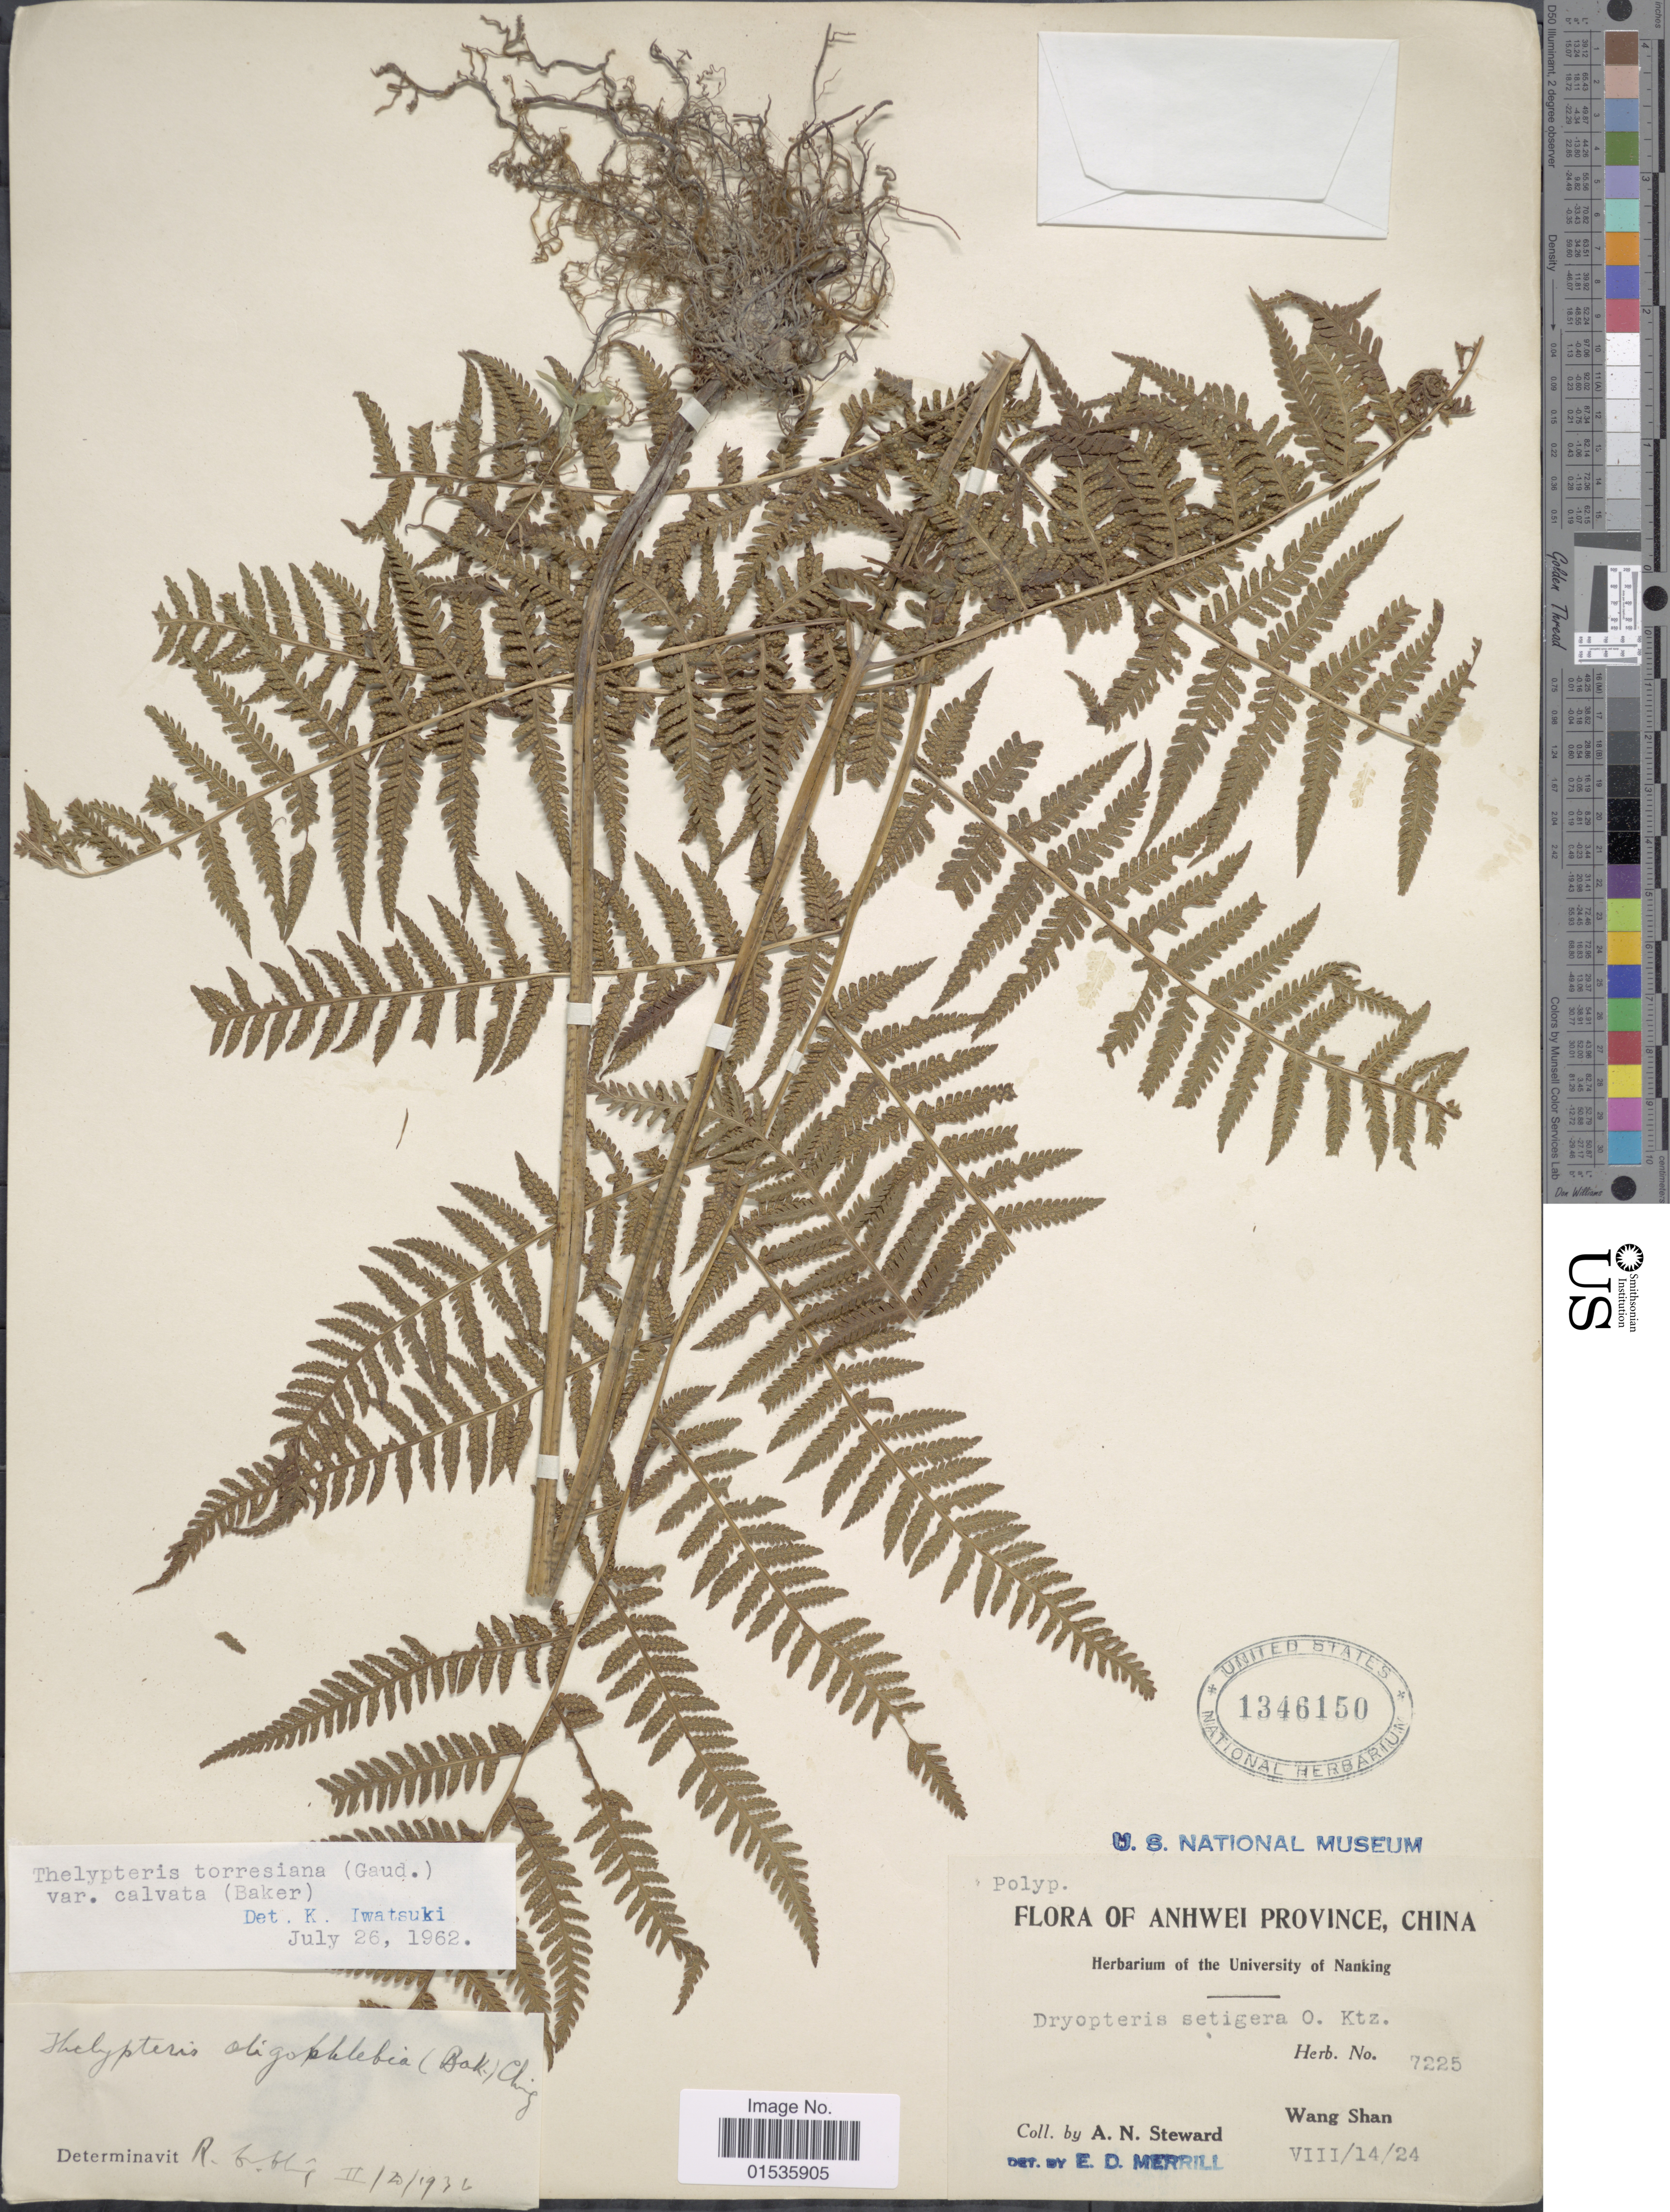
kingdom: Plantae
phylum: Tracheophyta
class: Polypodiopsida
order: Polypodiales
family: Thelypteridaceae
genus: Macrothelypteris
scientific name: Macrothelypteris torresiana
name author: (Gaudich.) Ching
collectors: A. N. Steward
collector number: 7225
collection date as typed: Transcribed d/m/y: 14/8/24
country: China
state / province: Anhui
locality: Anhwei Province, China. Wang Shan.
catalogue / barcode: US 1346150